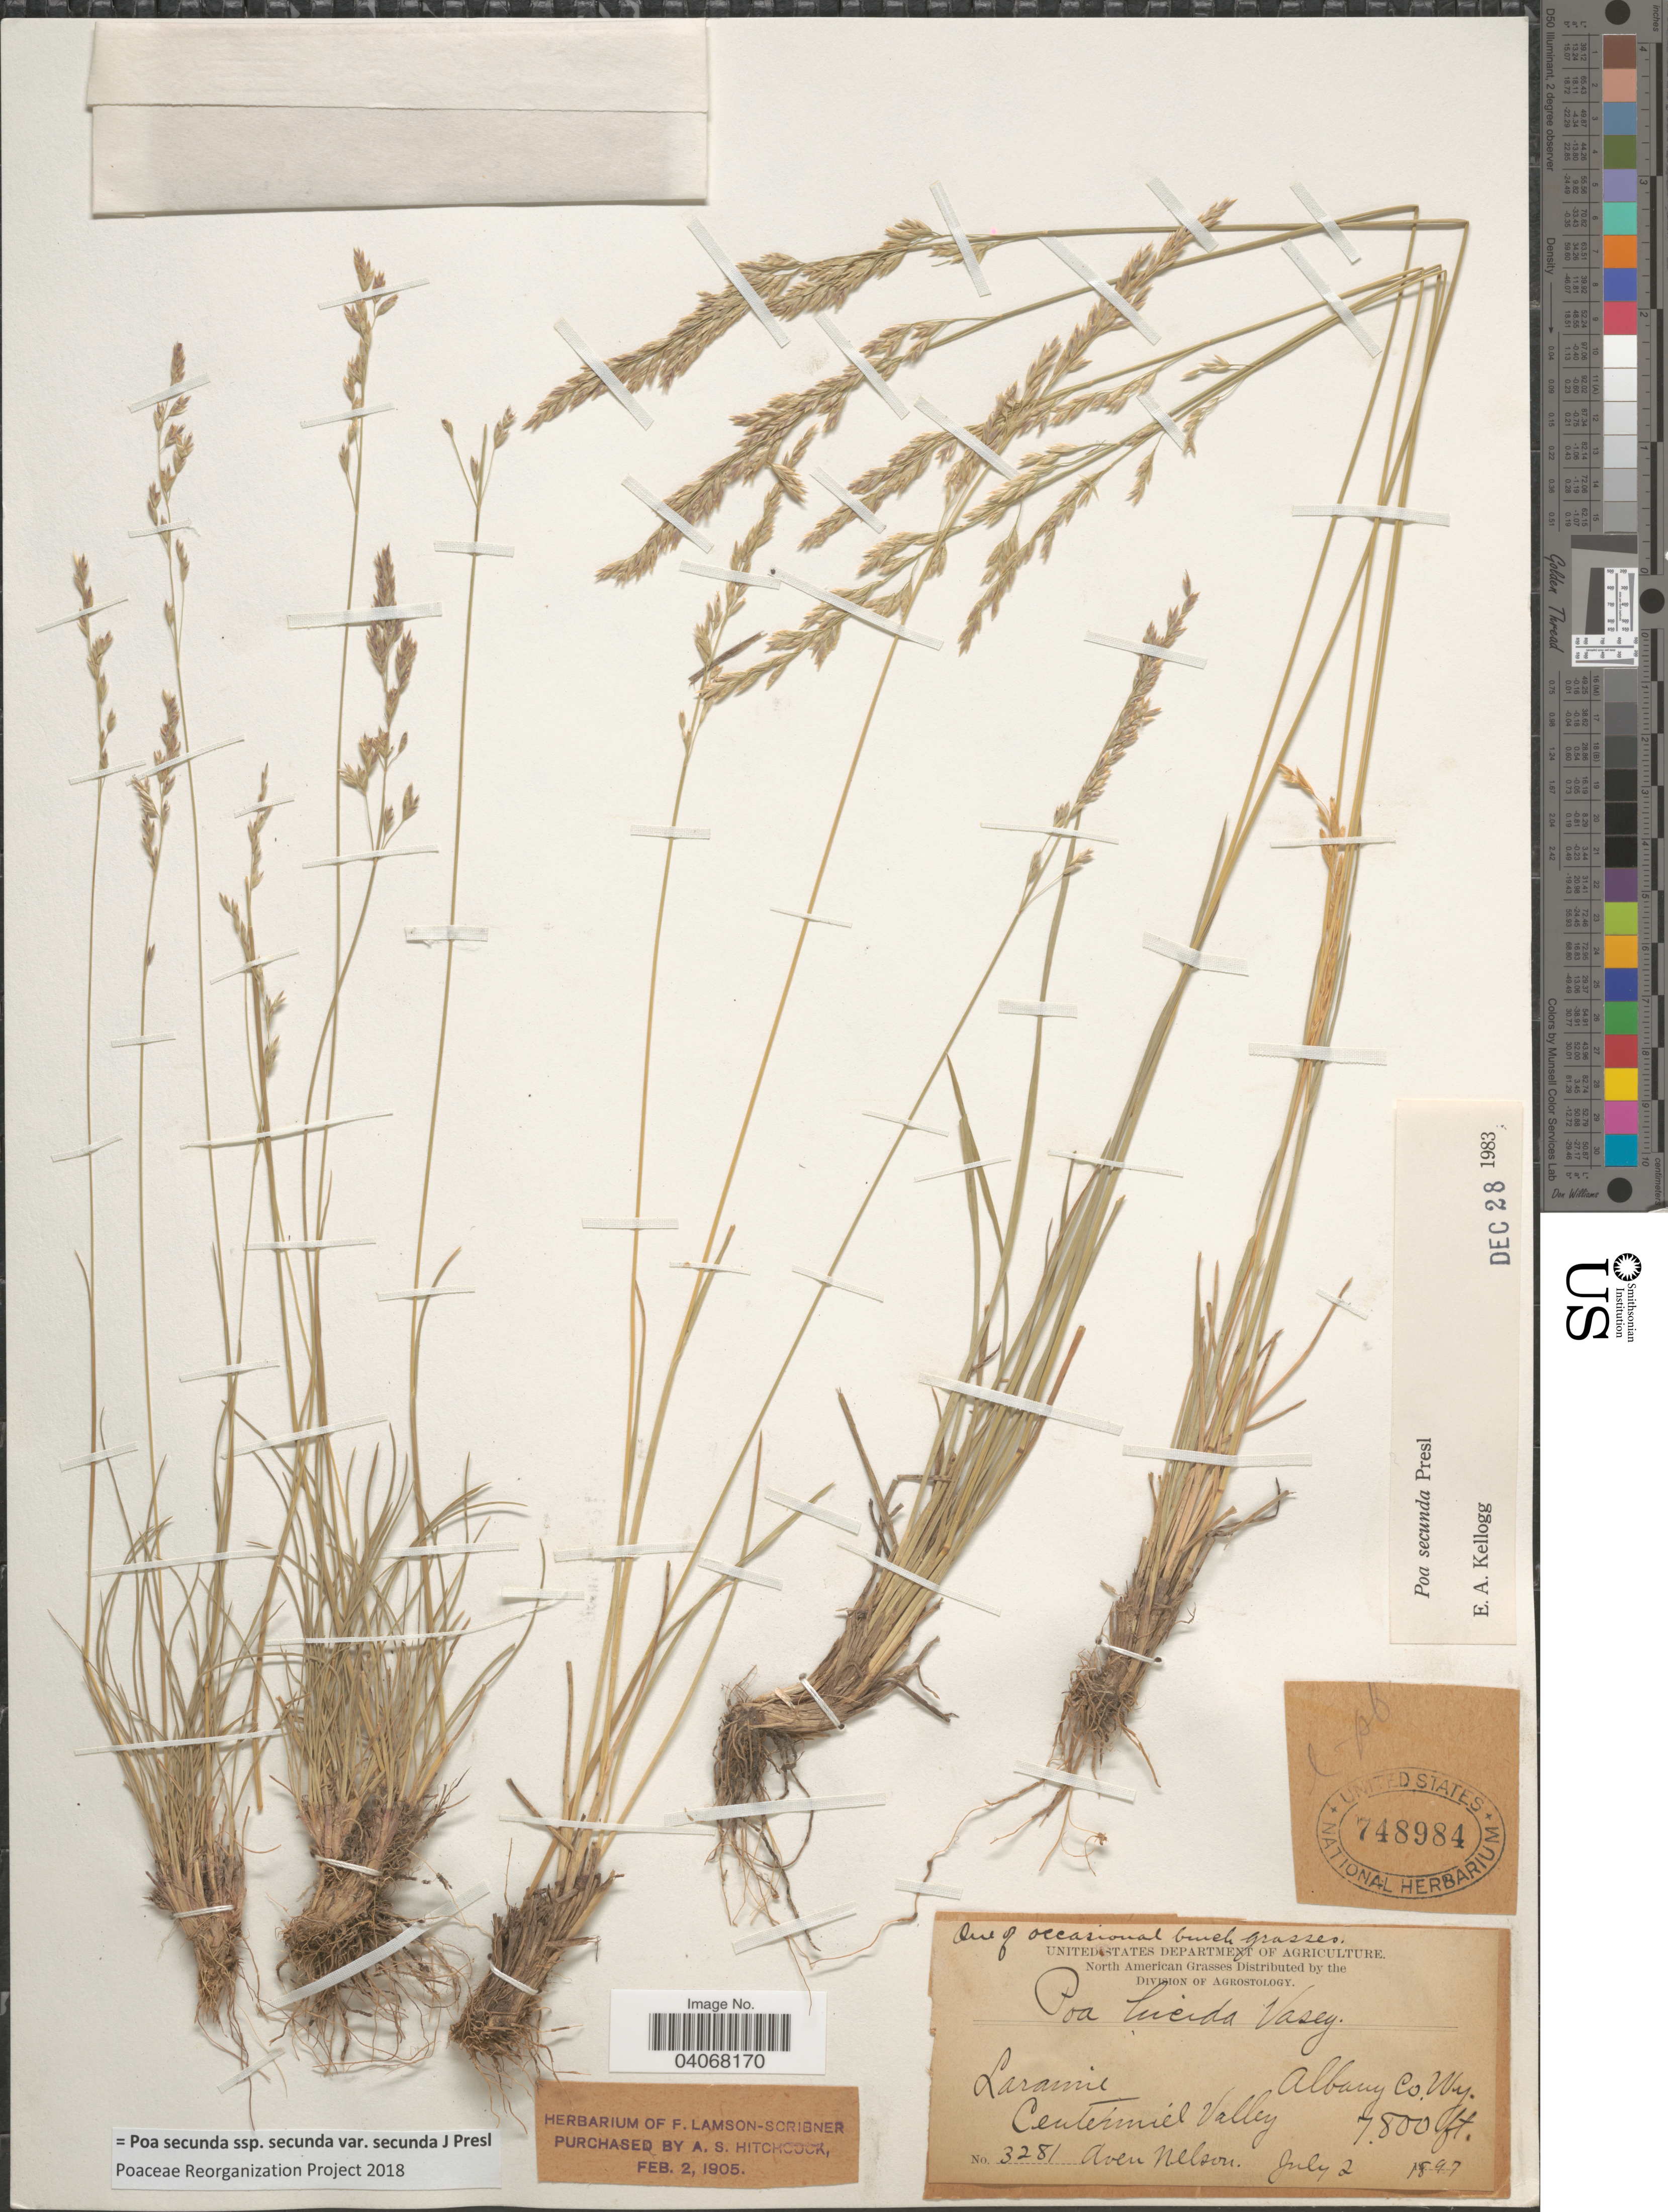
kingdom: Plantae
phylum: Tracheophyta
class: Liliopsida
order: Poales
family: Poaceae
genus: Poa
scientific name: Poa secunda subsp. secunda var. secunda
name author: J. Presl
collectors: A. Nelson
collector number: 3281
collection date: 1897-07-02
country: United States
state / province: Wyoming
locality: Laramie. Albany Co. Centenniel Valley.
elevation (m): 2377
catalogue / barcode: US 748984